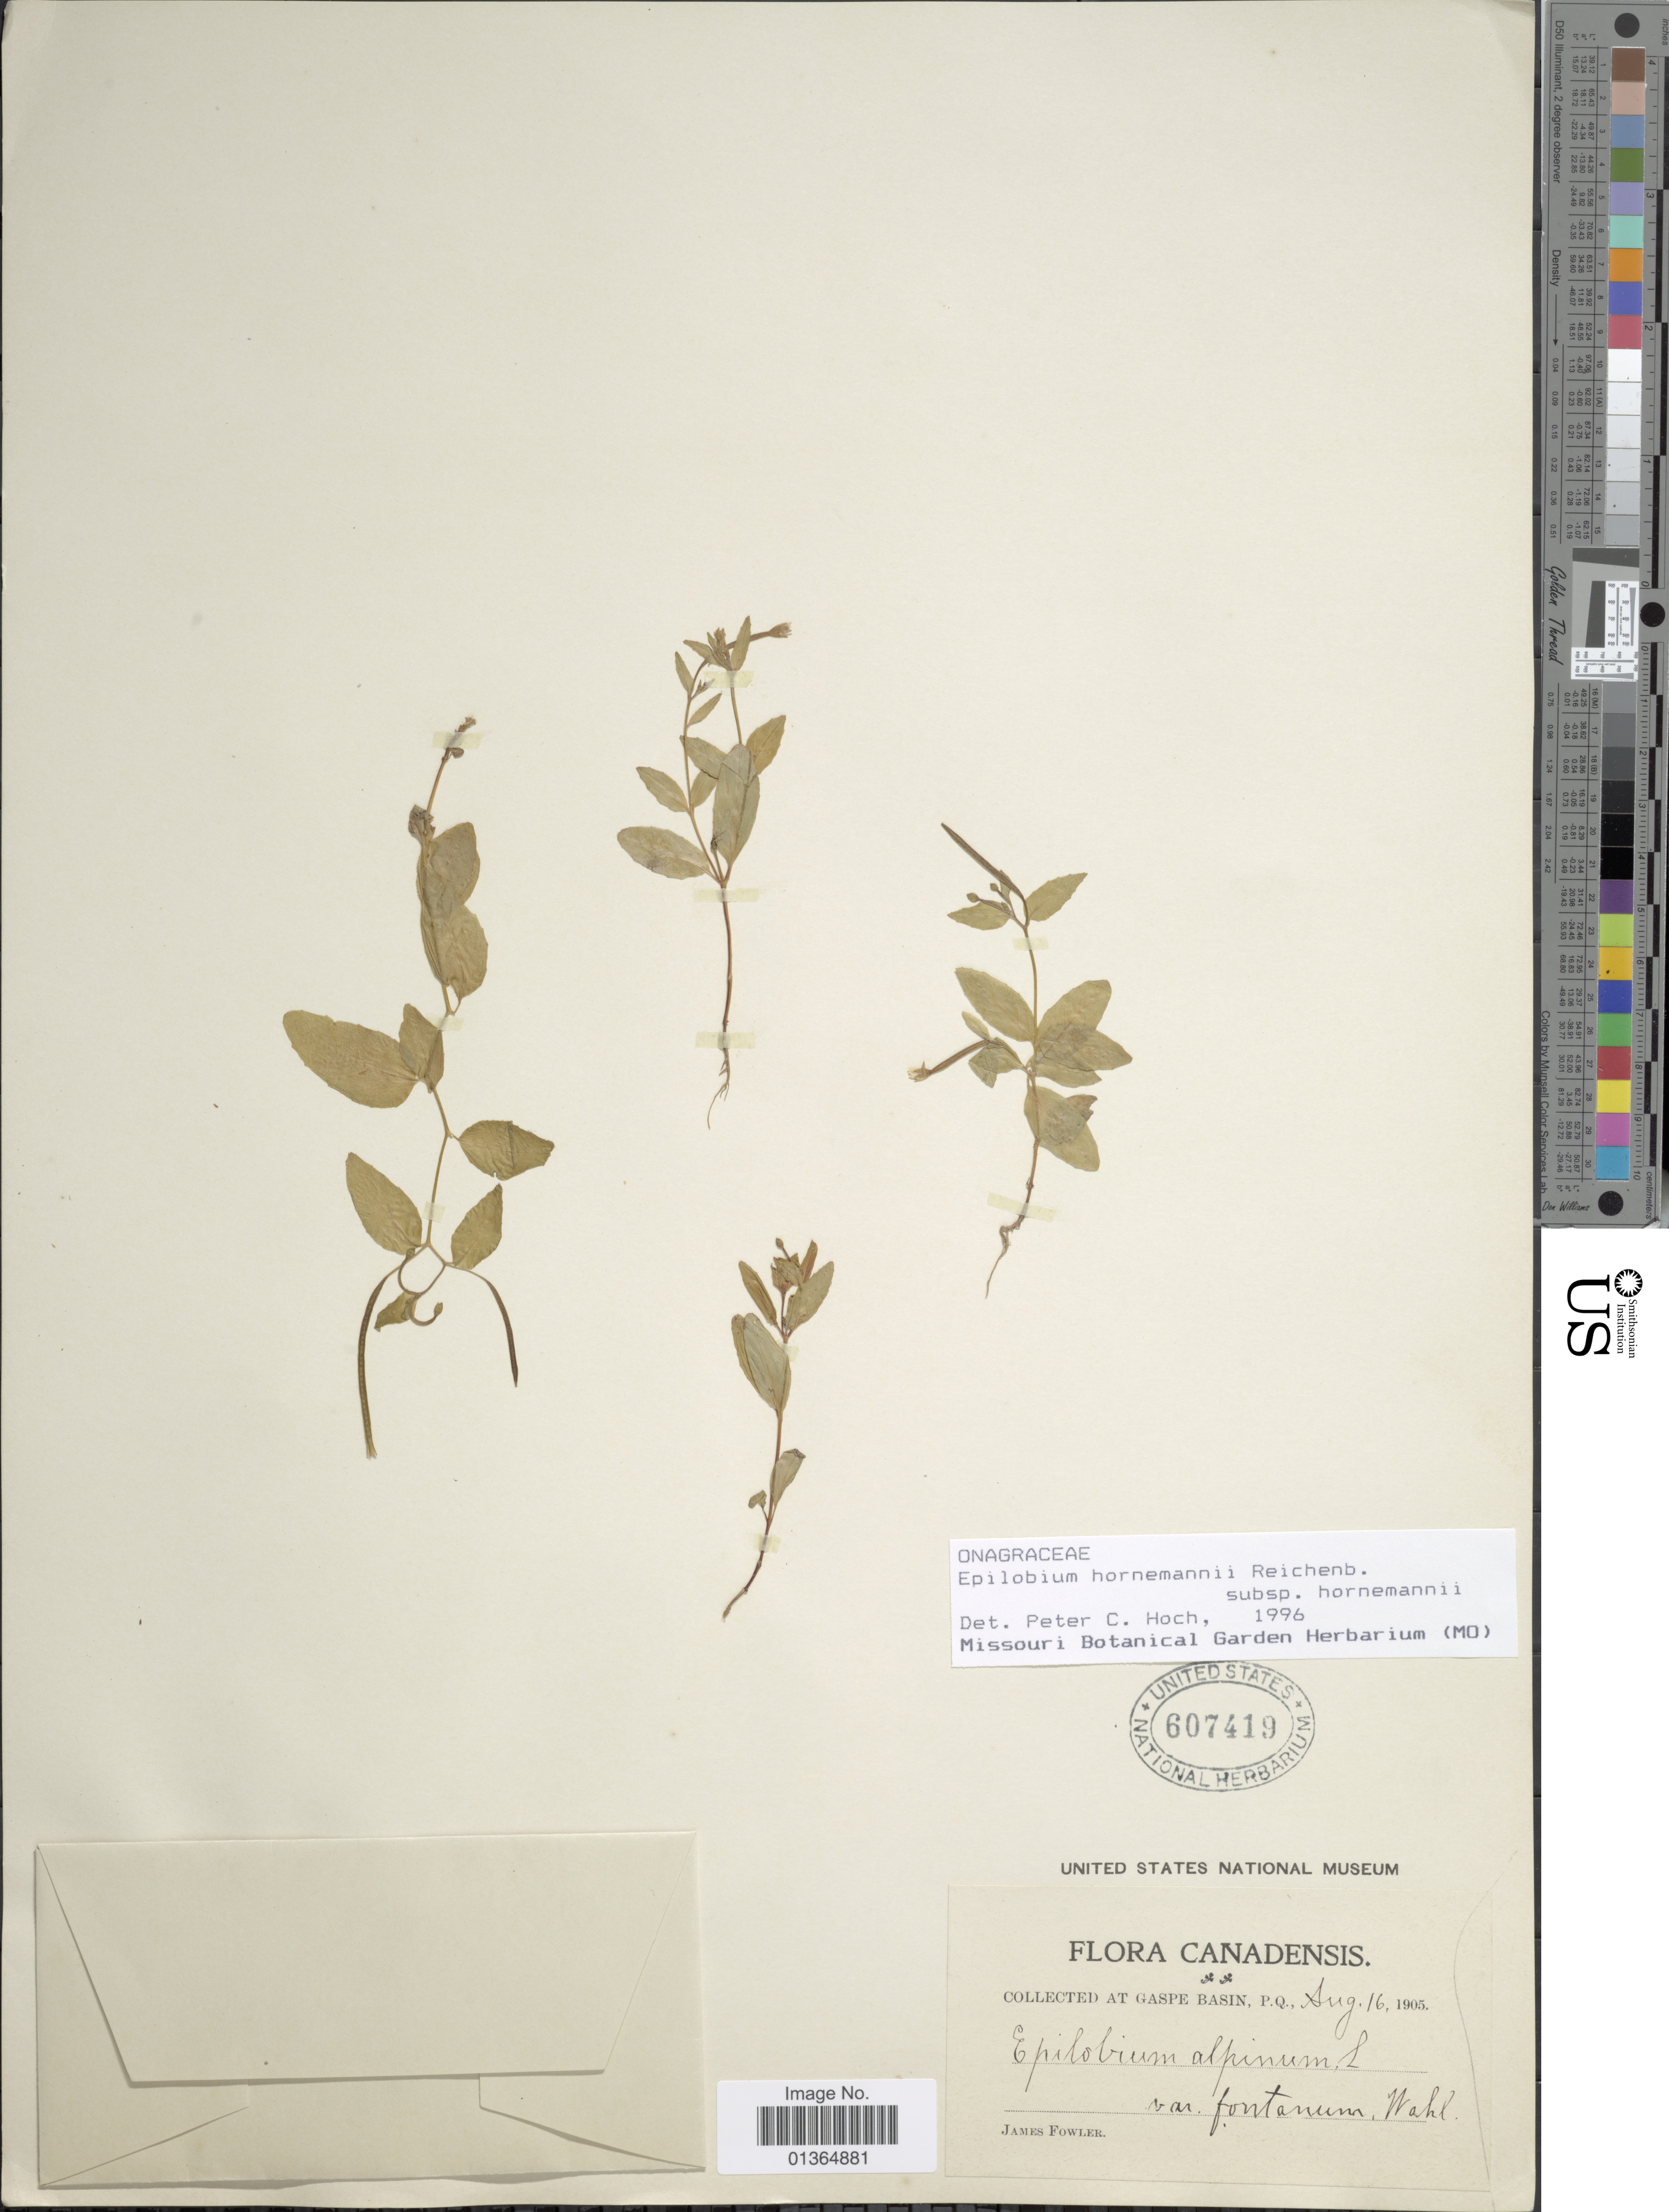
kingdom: Plantae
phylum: Tracheophyta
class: Magnoliopsida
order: Myrtales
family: Onagraceae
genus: Epilobium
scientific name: Epilobium hornemannii subsp. hornemannii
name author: Rchb.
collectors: J. P. Fowler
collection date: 1905-08-16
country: Canada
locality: Gaspe Basin.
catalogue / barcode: US 607419